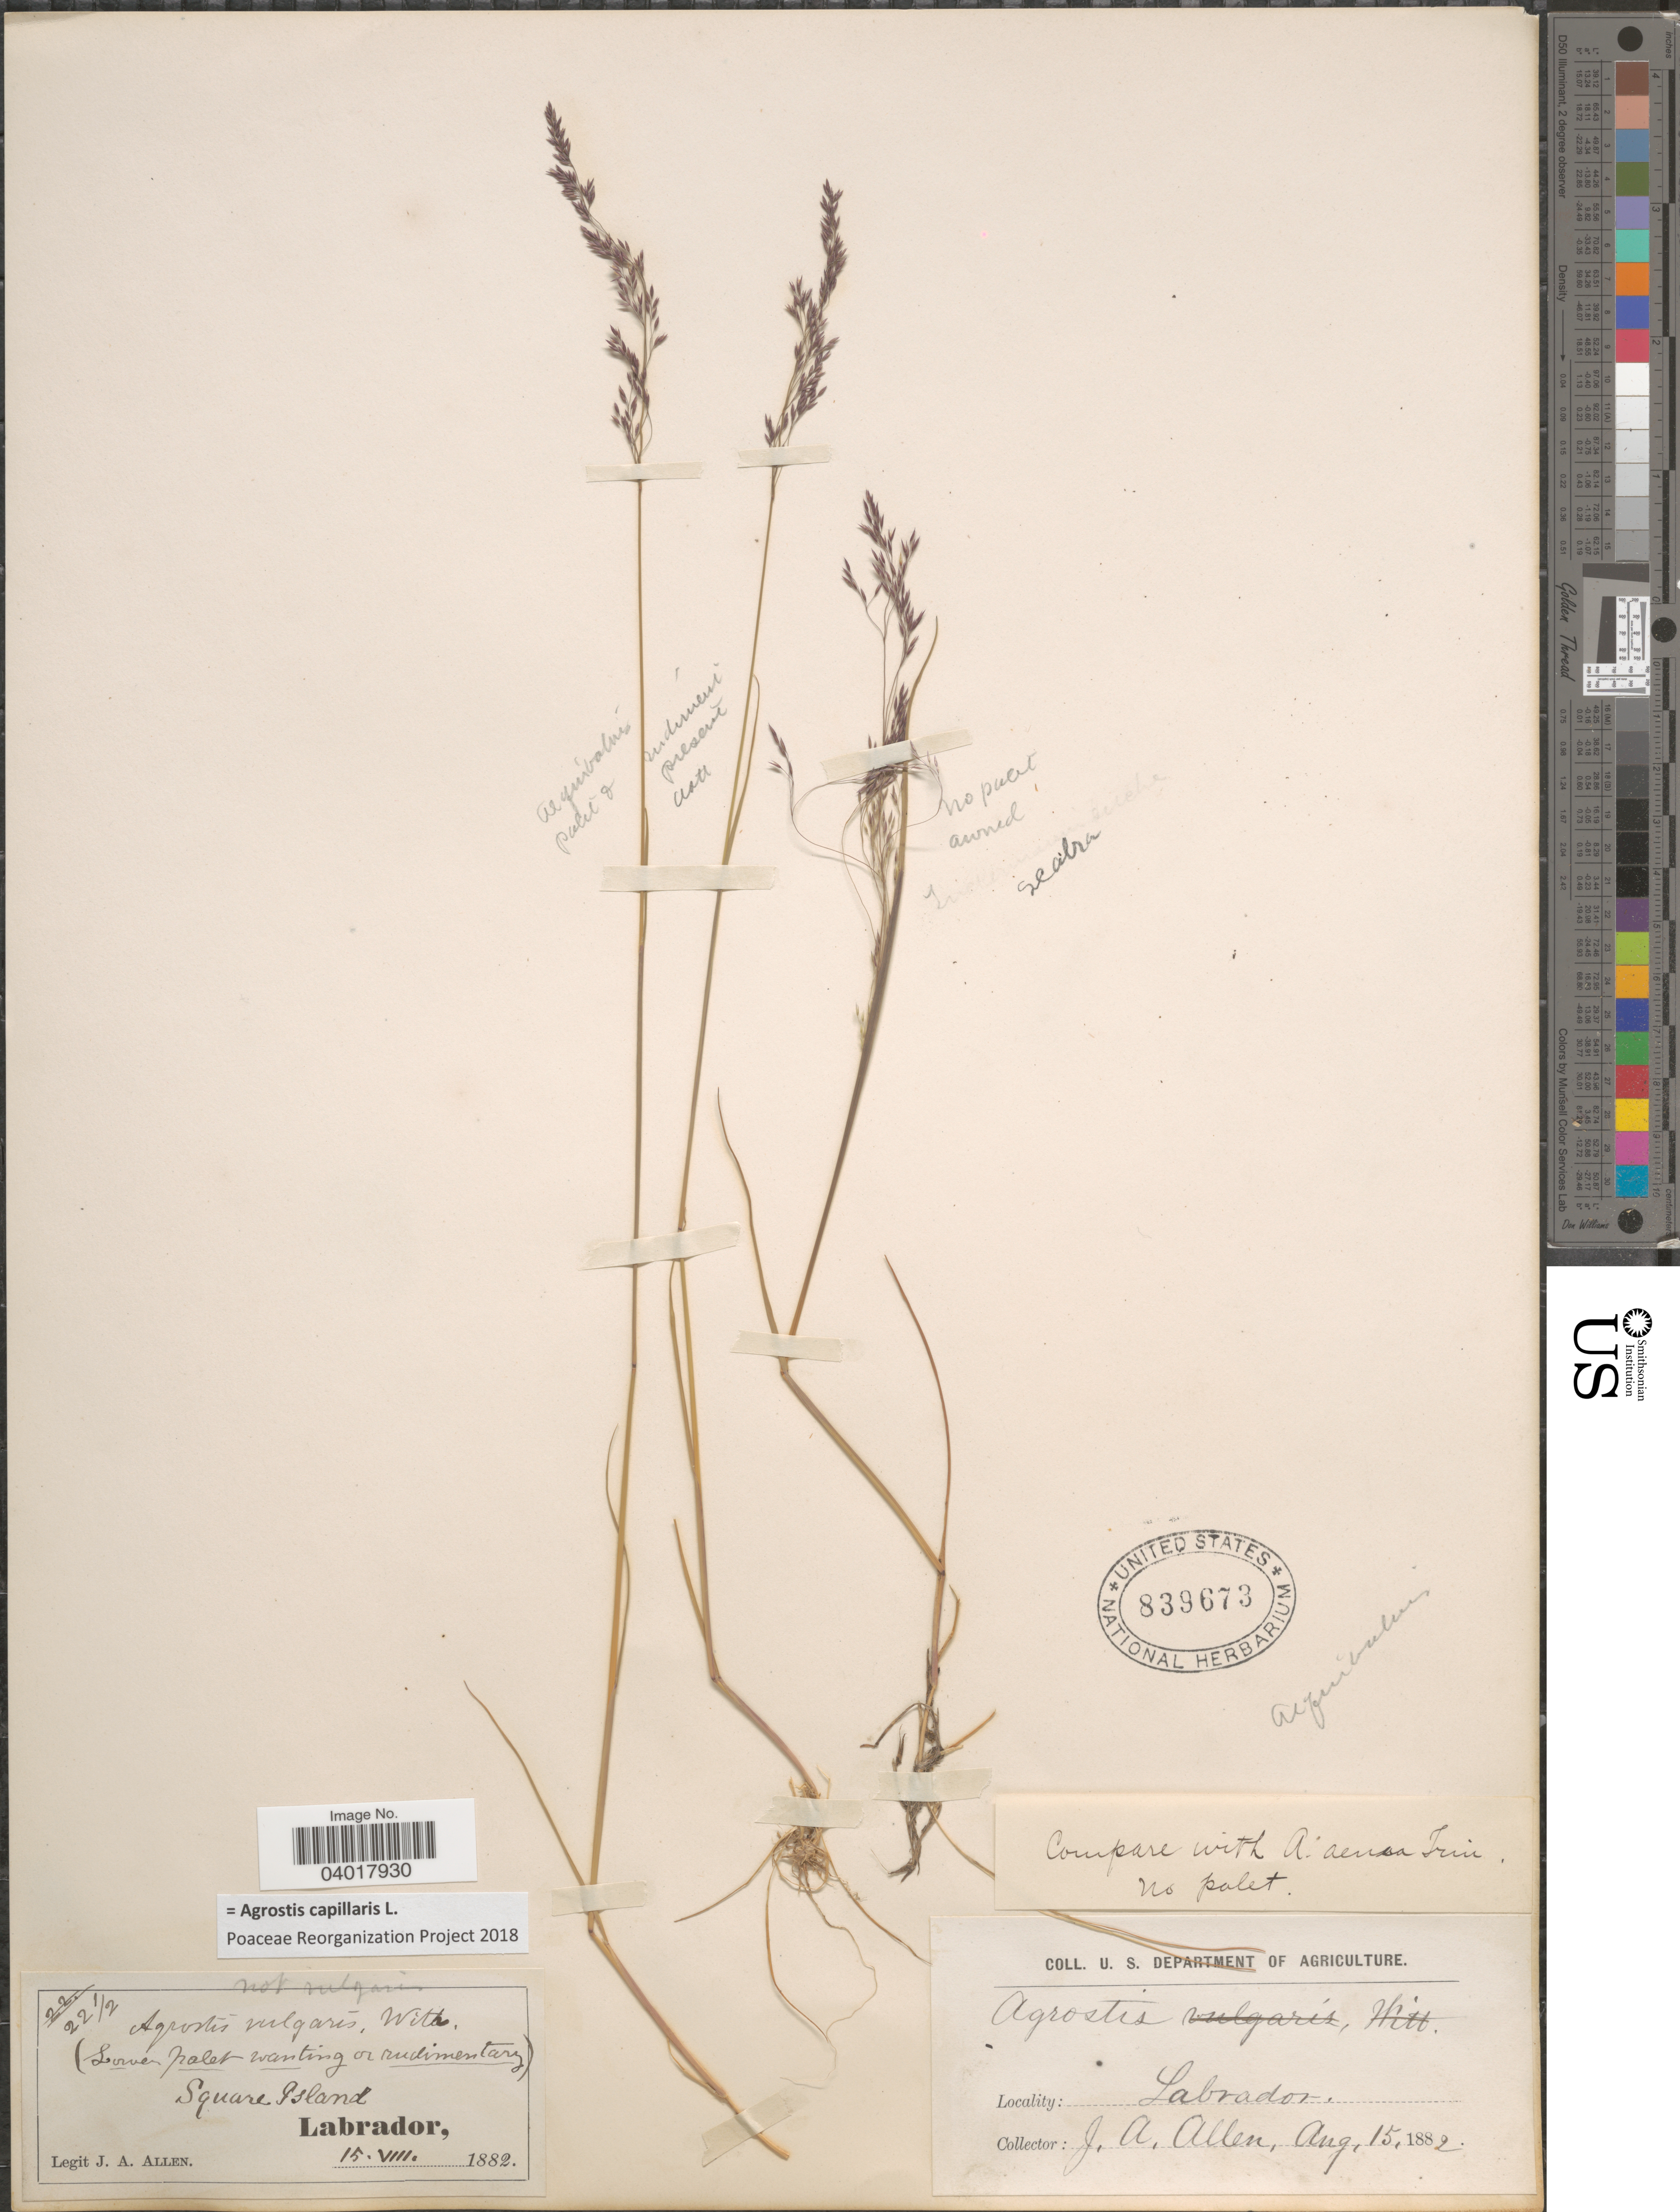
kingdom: Plantae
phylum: Tracheophyta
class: Liliopsida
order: Poales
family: Poaceae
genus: Agrostis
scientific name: Agrostis capillaris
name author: L.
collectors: J. Allen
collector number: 22½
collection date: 1882-08-15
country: Canada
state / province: Newfoundland and Labrador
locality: Square Island. Labrador.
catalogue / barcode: US 839673